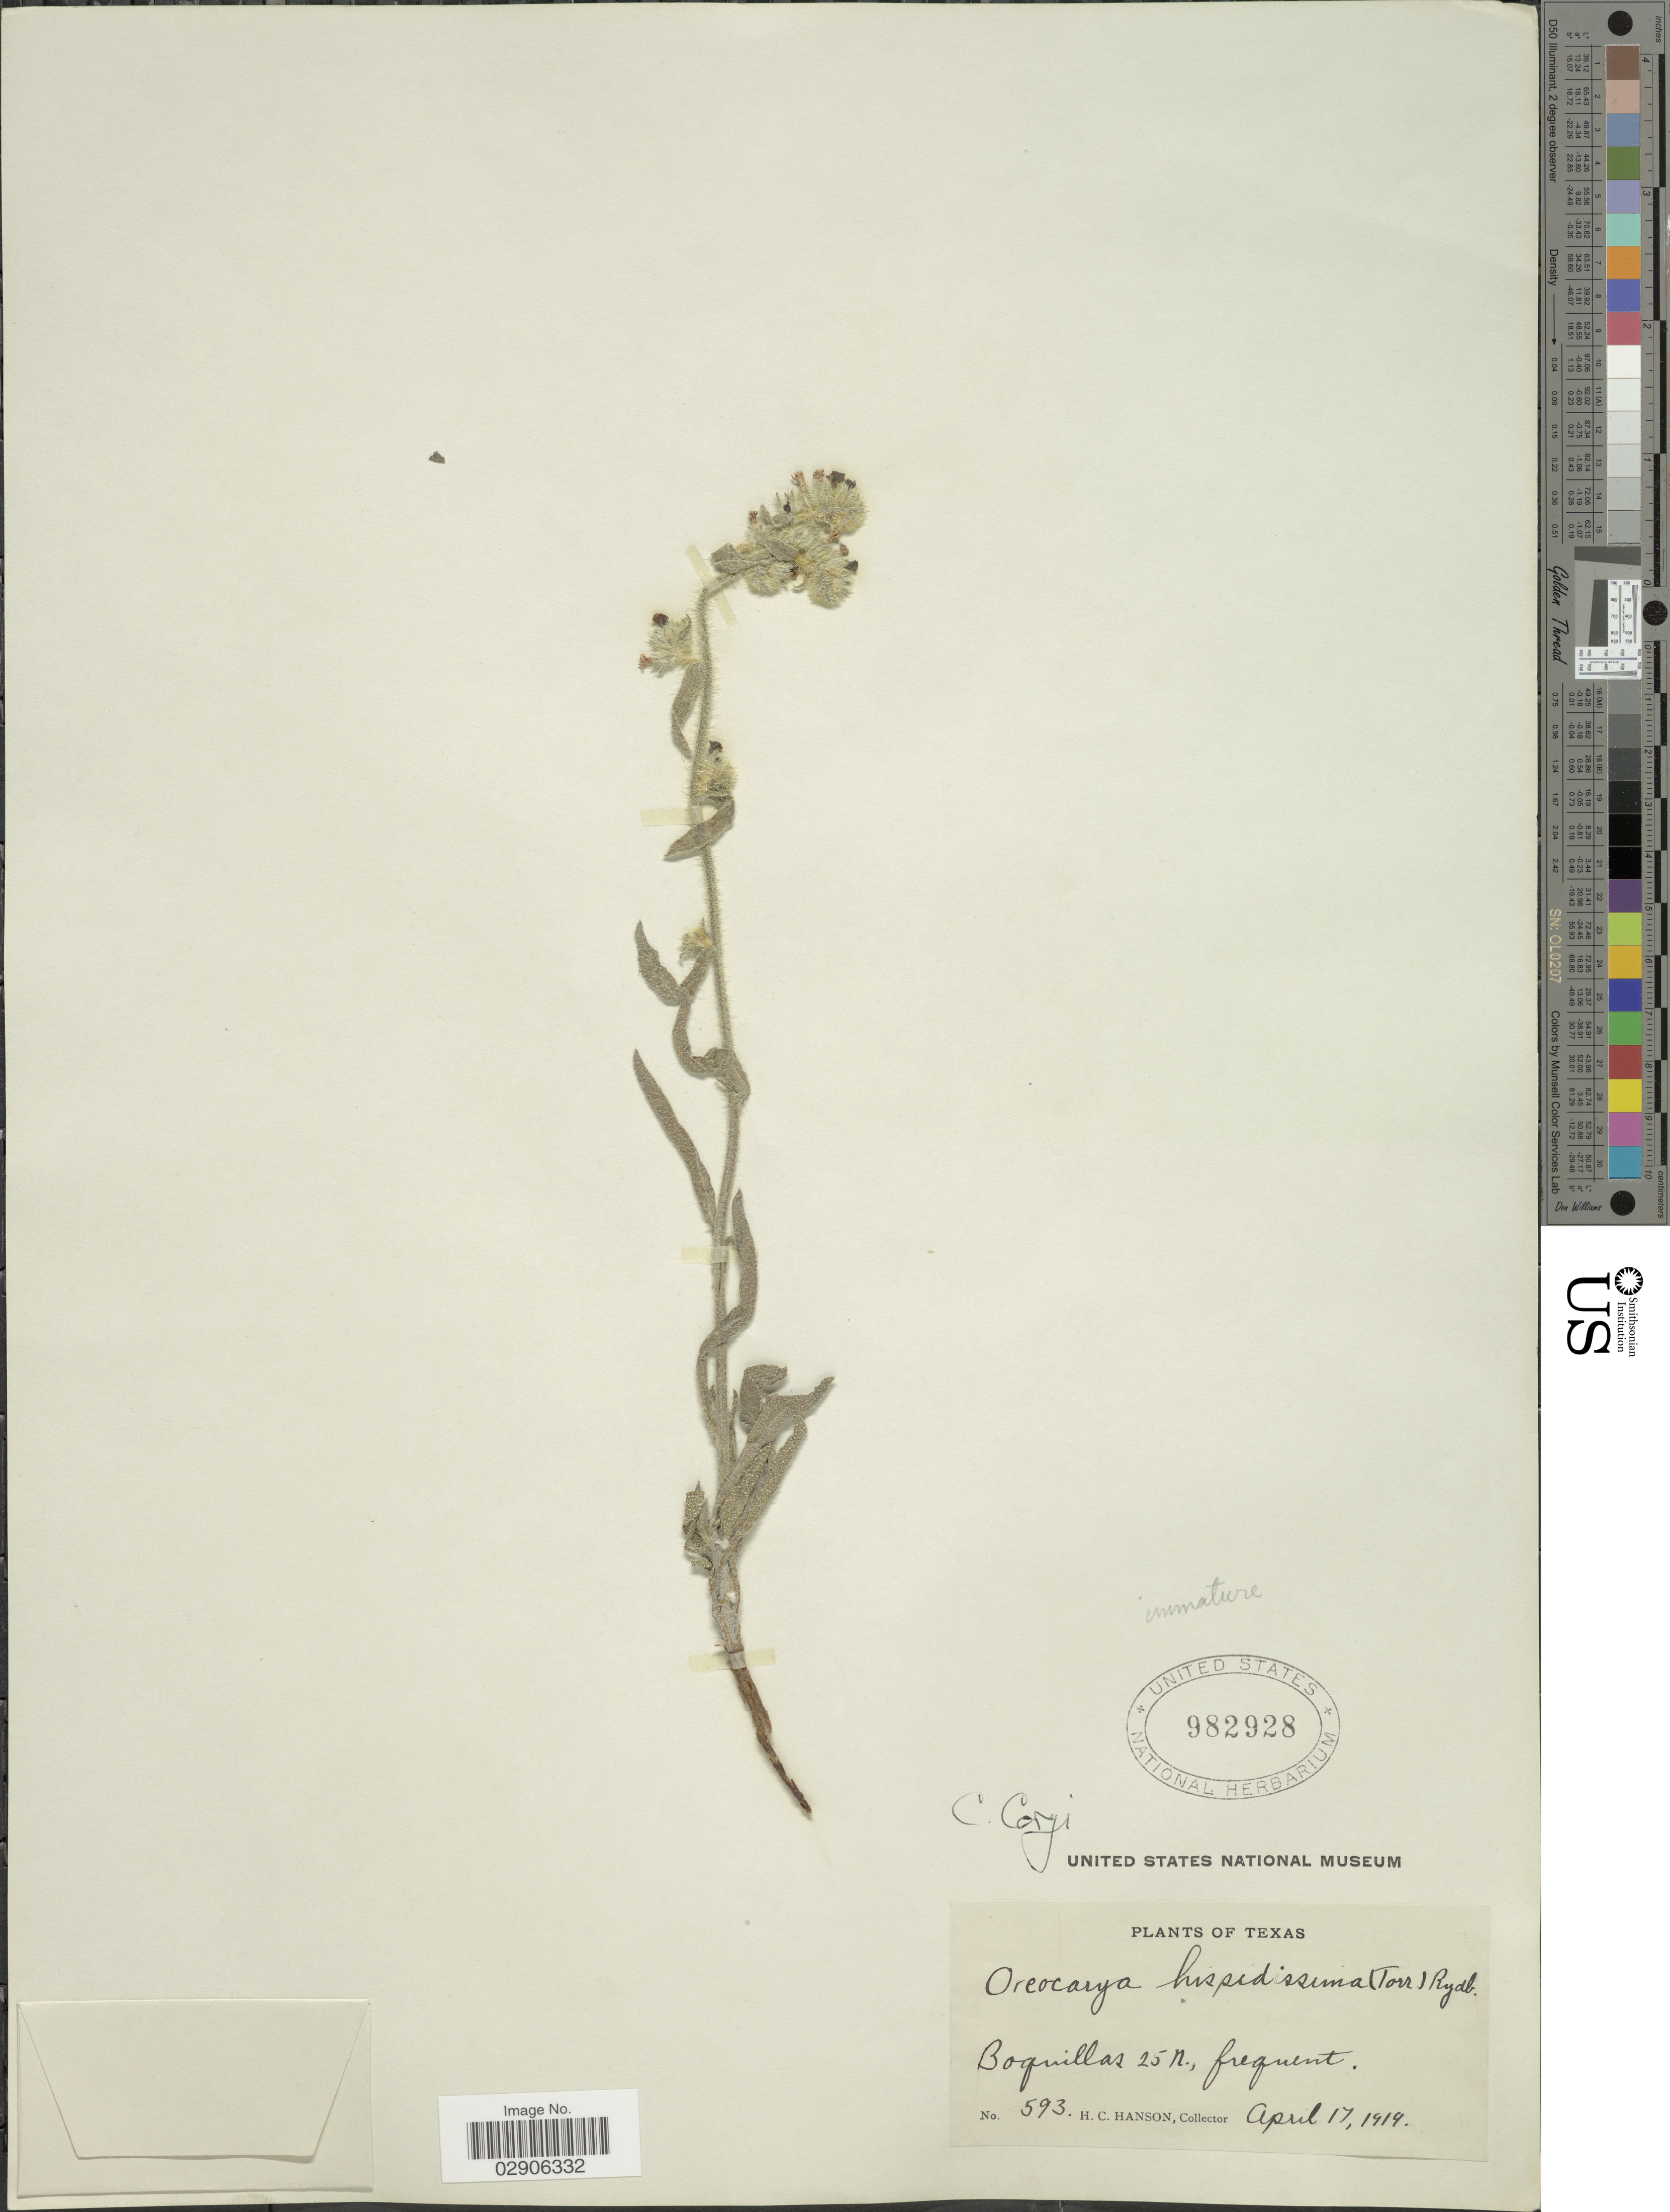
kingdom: Plantae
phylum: Tracheophyta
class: Magnoliopsida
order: Boraginales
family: Boraginaceae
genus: Oreocarya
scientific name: Oreocarya palmeri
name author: (A. Gray) Greene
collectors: H. Hanson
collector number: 593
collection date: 1919-04-17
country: United States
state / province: Texas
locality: Boquillas 25 N.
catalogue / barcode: US 982928